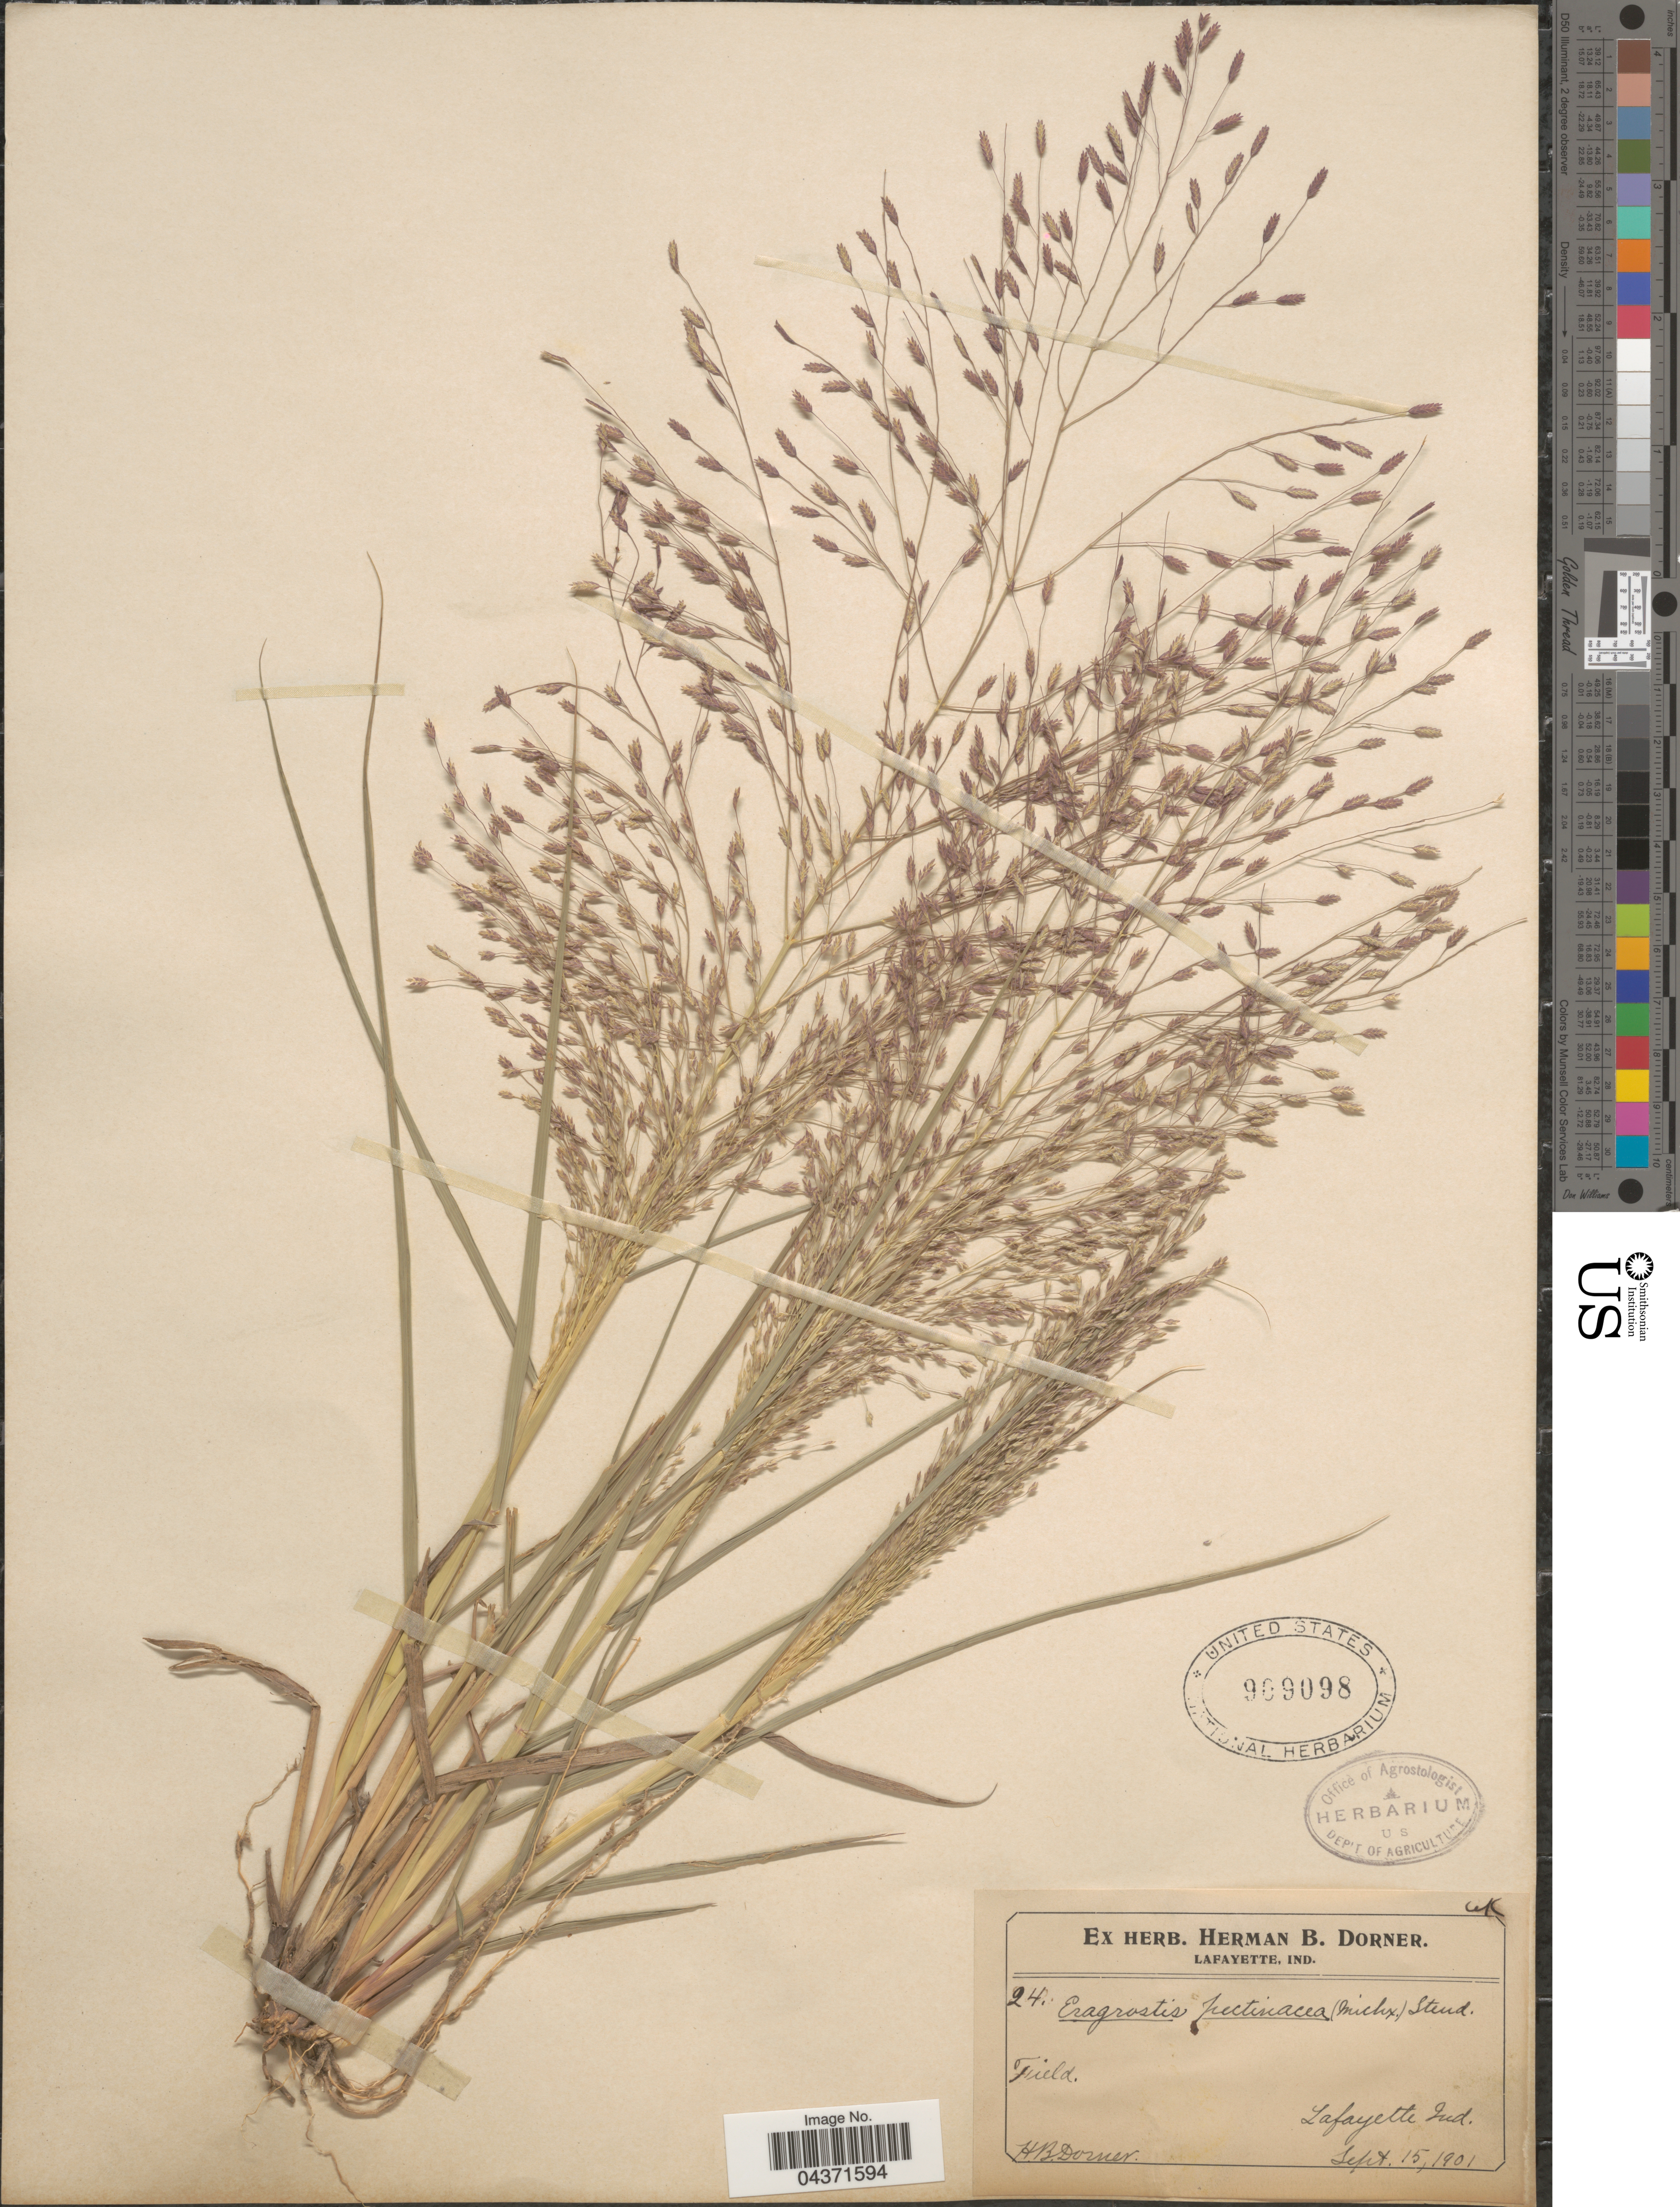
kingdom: Plantae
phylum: Tracheophyta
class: Liliopsida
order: Poales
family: Poaceae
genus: Eragrostis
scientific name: Eragrostis spectabilis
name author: (Pursh) Steud.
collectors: H. Dorner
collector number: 24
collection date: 1901-09-15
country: United States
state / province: Indiana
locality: Lafayette.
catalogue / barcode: US 909098